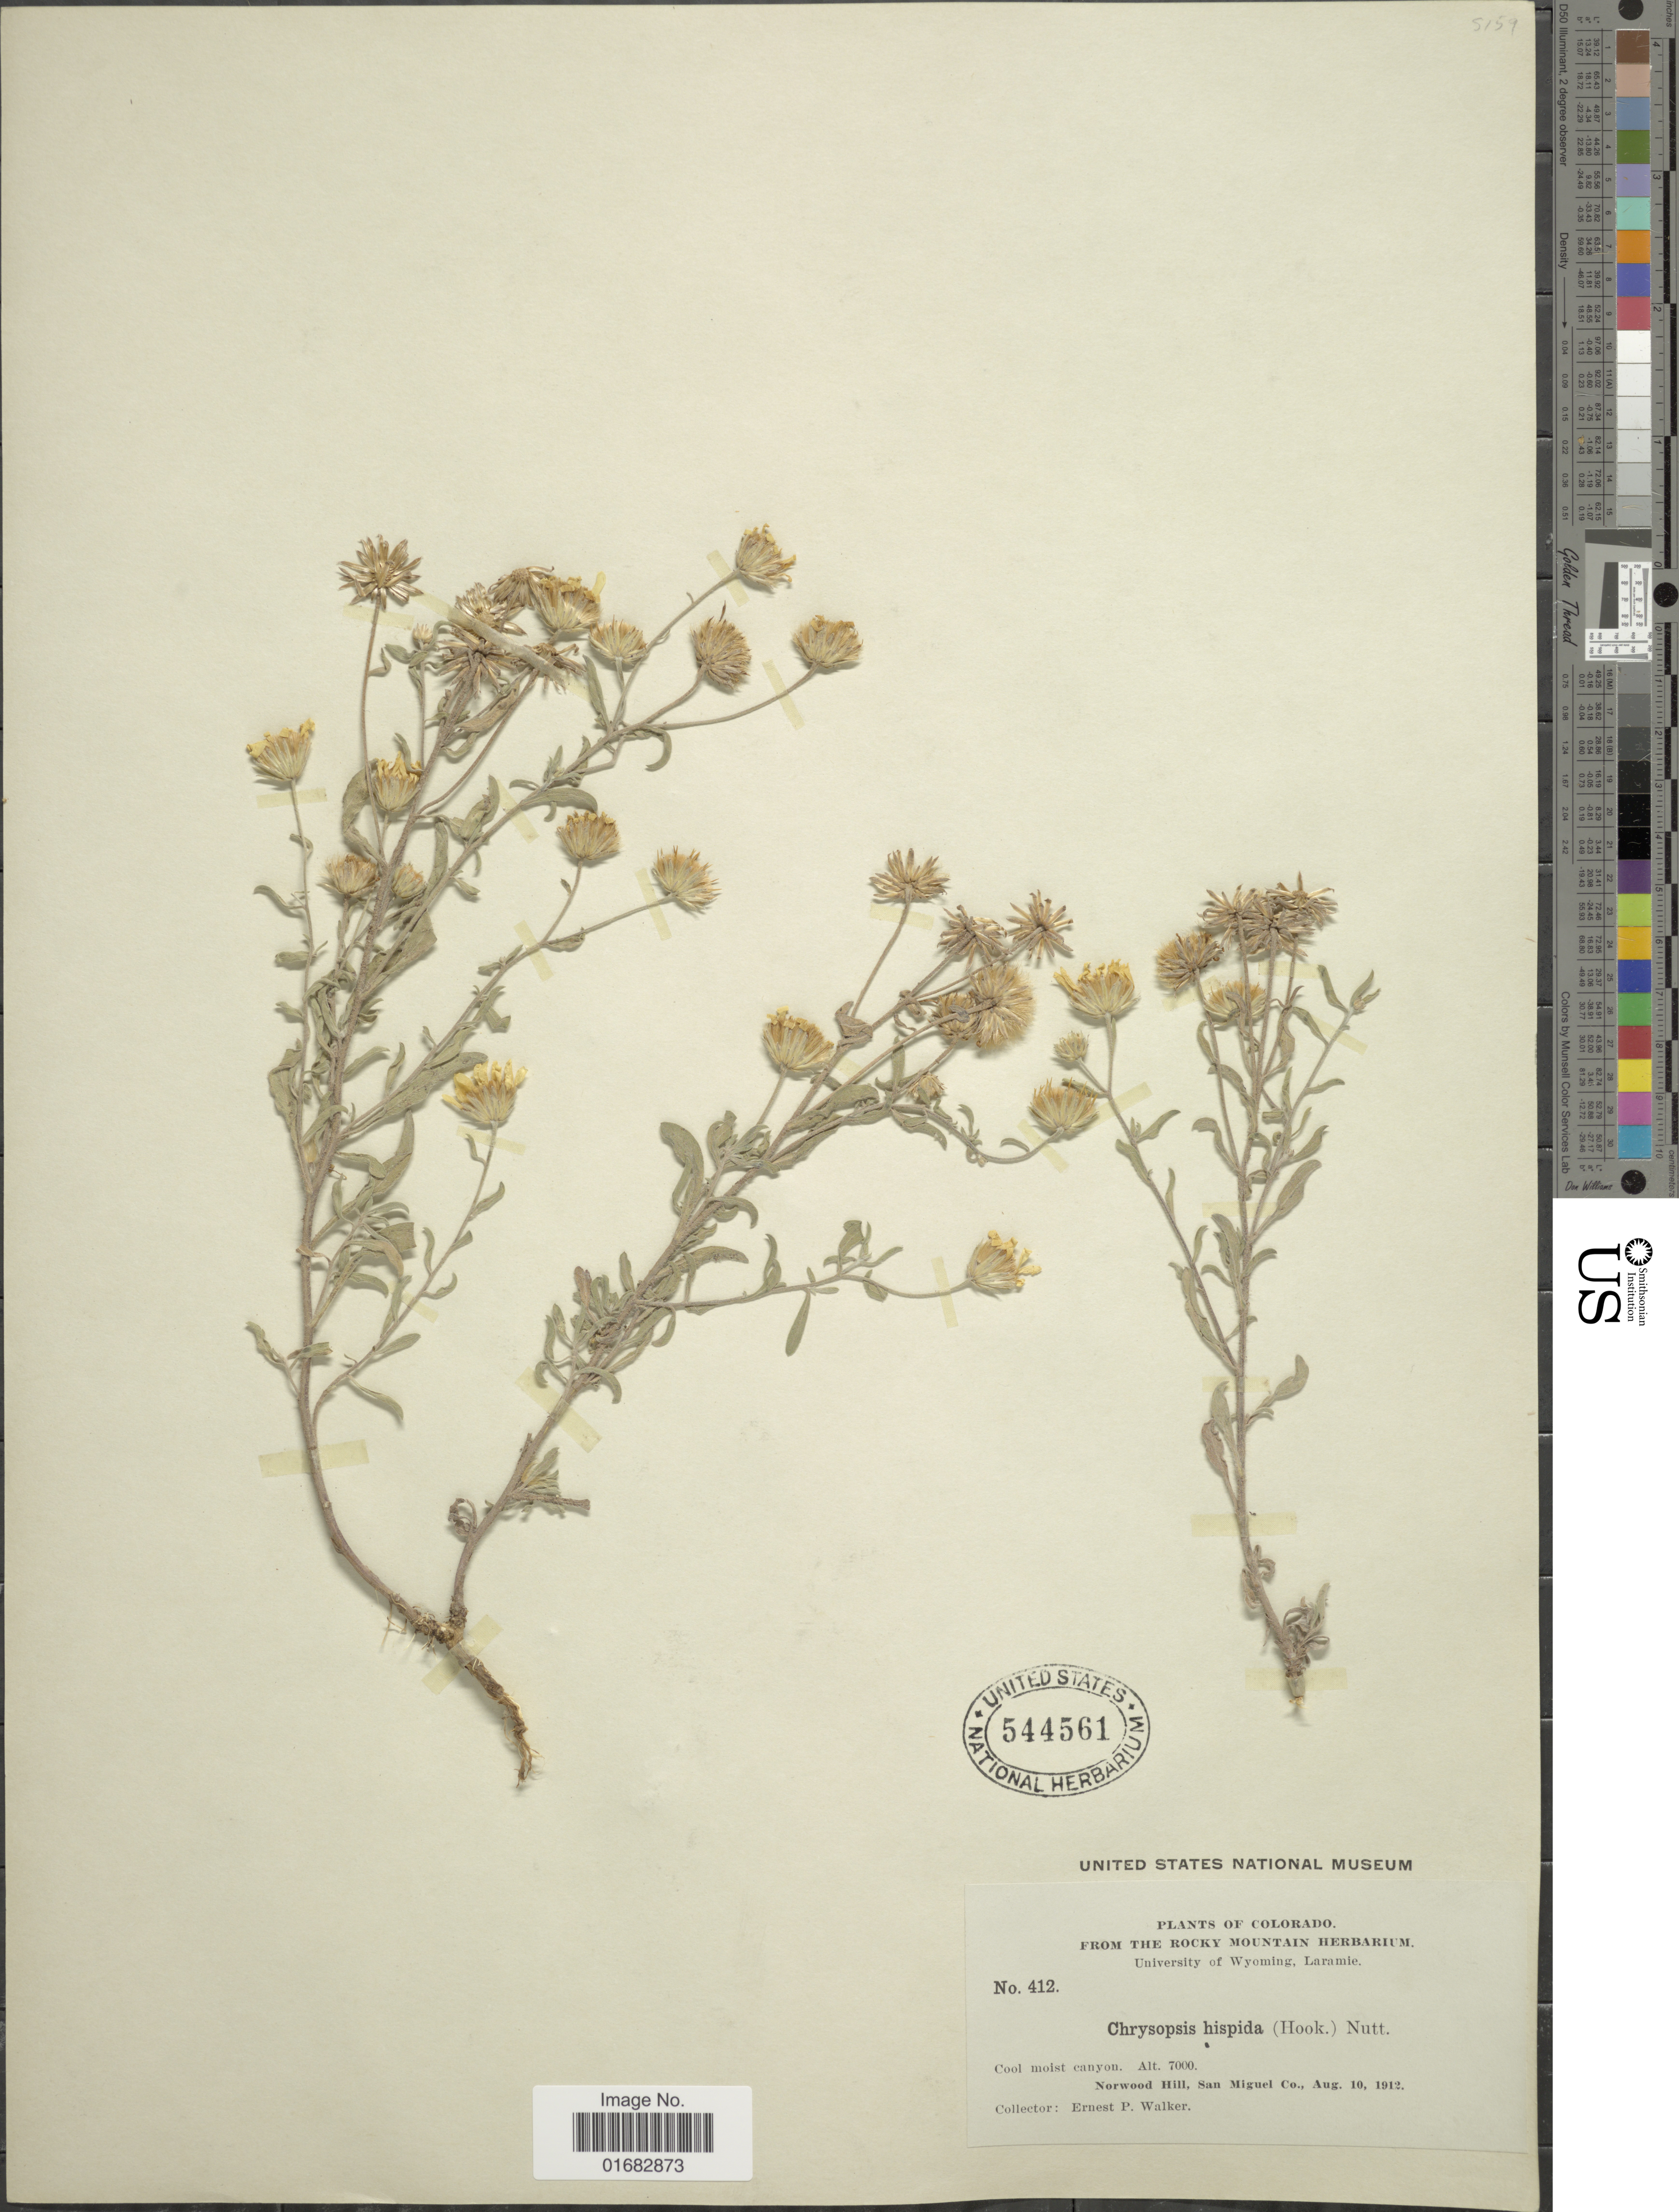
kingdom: Plantae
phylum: Tracheophyta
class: Magnoliopsida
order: Asterales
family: Asteraceae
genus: Heterotheca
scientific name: Heterotheca villosa var. hispida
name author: (Hook.) V.L. Harms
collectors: E. P. Walker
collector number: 412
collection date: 1912-08-10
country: United States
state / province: Colorado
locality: Cool moist canyon, Norwood Hill, San Miguel Co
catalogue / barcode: US 544561